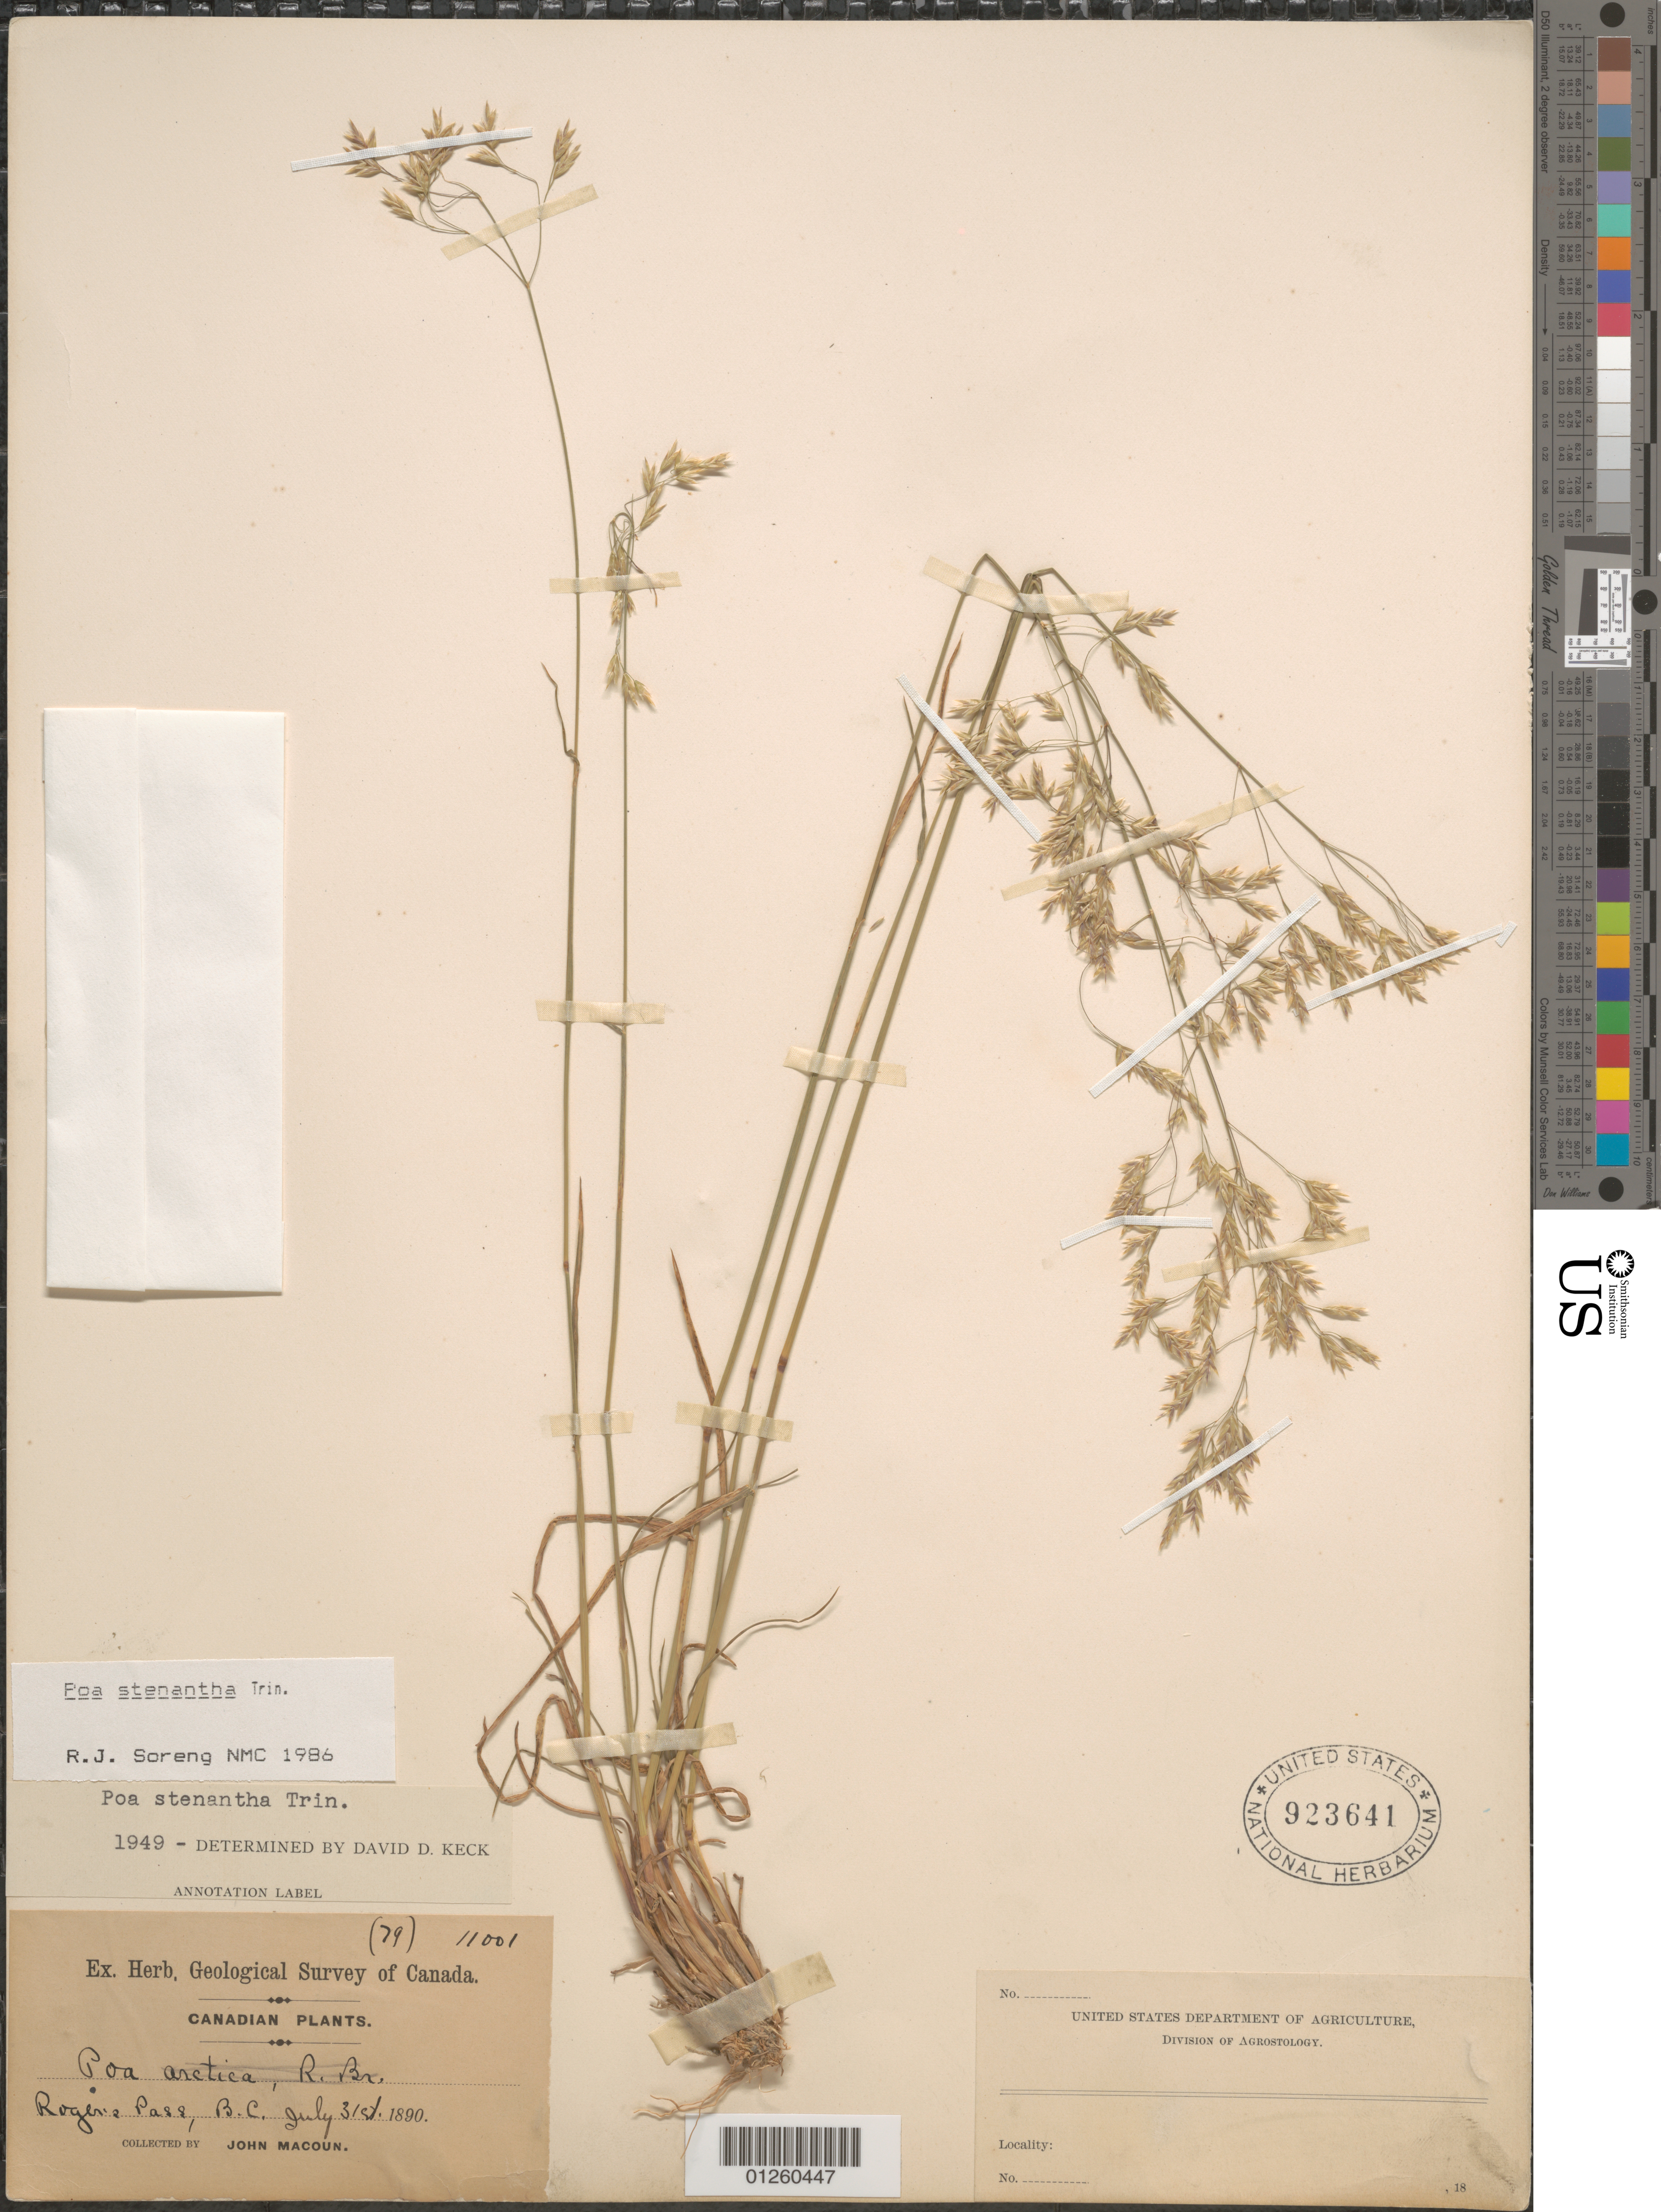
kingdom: Plantae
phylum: Tracheophyta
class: Liliopsida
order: Poales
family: Poaceae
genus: Poa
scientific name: Poa stenantha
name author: Trin.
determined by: Soreng, Robert J., Research Associate (BOT), Smithsonian Institution - National Museum of Natural History (UNITED STATES)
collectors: J. Macoun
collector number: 11001 [79]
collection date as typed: July 31st., 1890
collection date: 1890-07-31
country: Canada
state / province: British Columbia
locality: Roger's Pass, B. C.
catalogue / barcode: US 923641